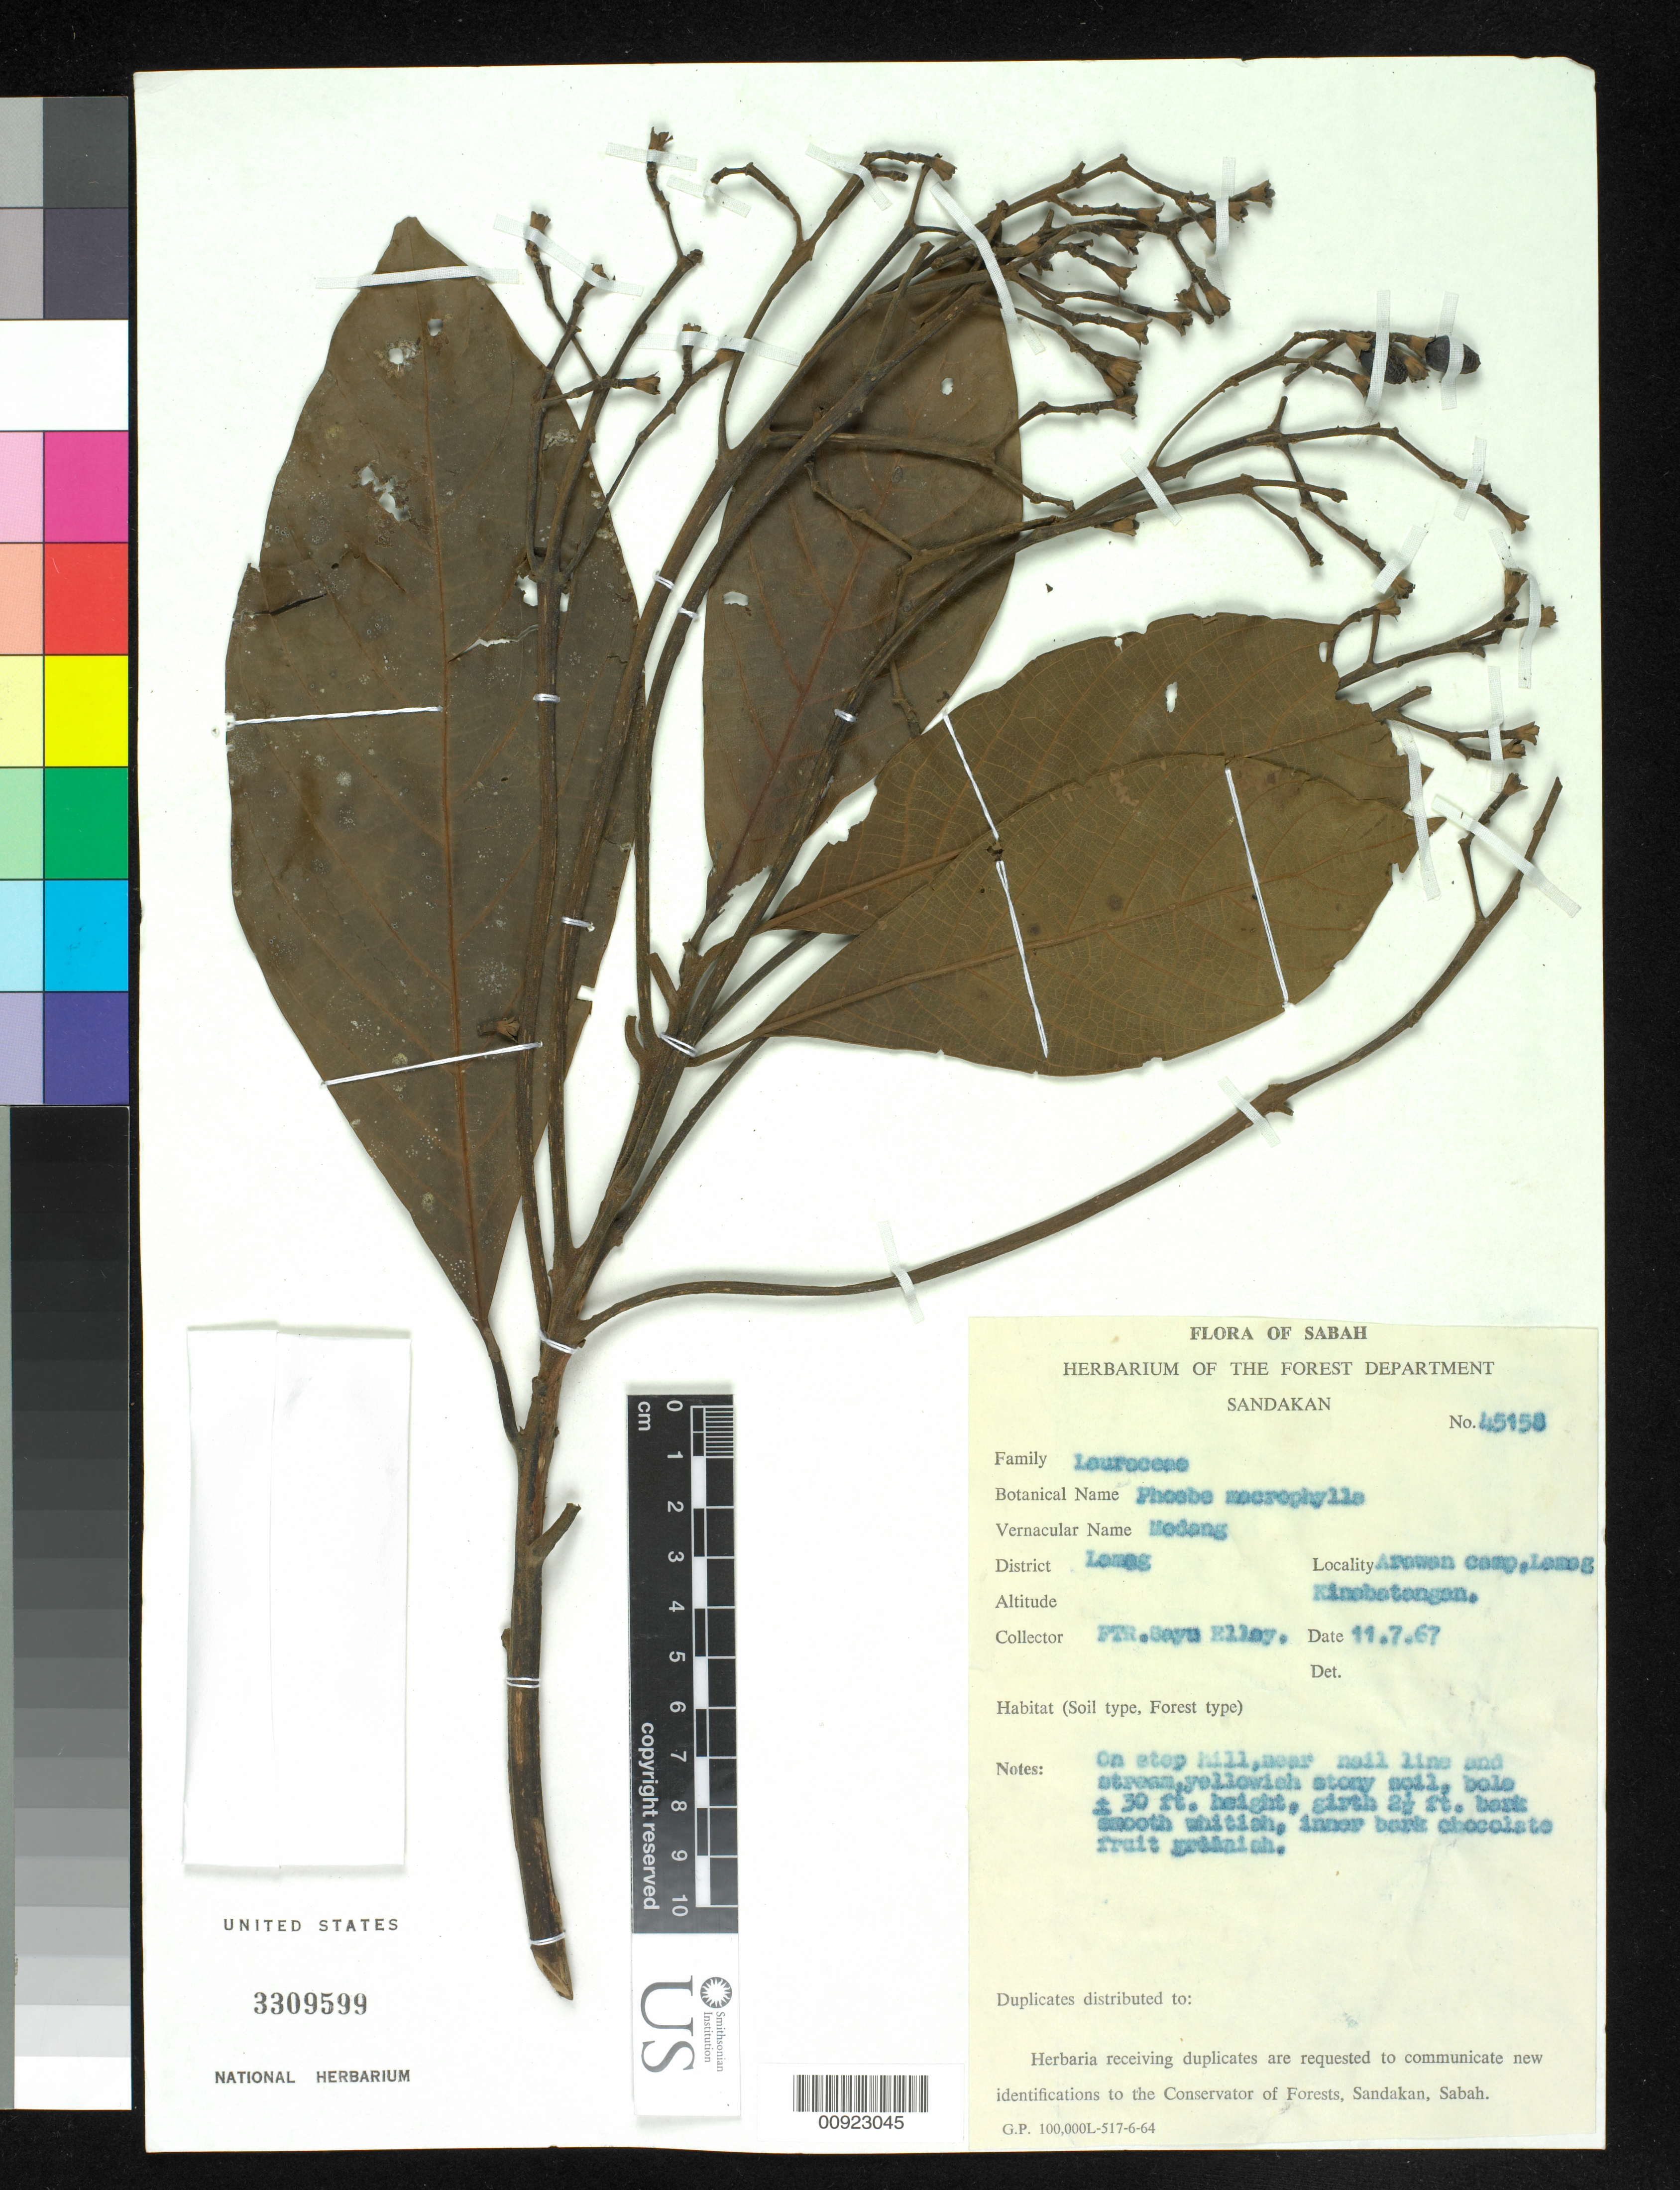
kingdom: Plantae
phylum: Tracheophyta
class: Magnoliopsida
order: Laurales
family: Lauraceae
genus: Phoebe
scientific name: Phoebe macrophylla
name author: Blume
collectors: Eilay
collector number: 45158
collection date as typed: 11 Jul 1967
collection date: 1967-07-11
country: Malaysia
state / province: Sabah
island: Borneo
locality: Arawan camp, Lanag Kinabatangan; Lamag District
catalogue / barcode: US 3309599